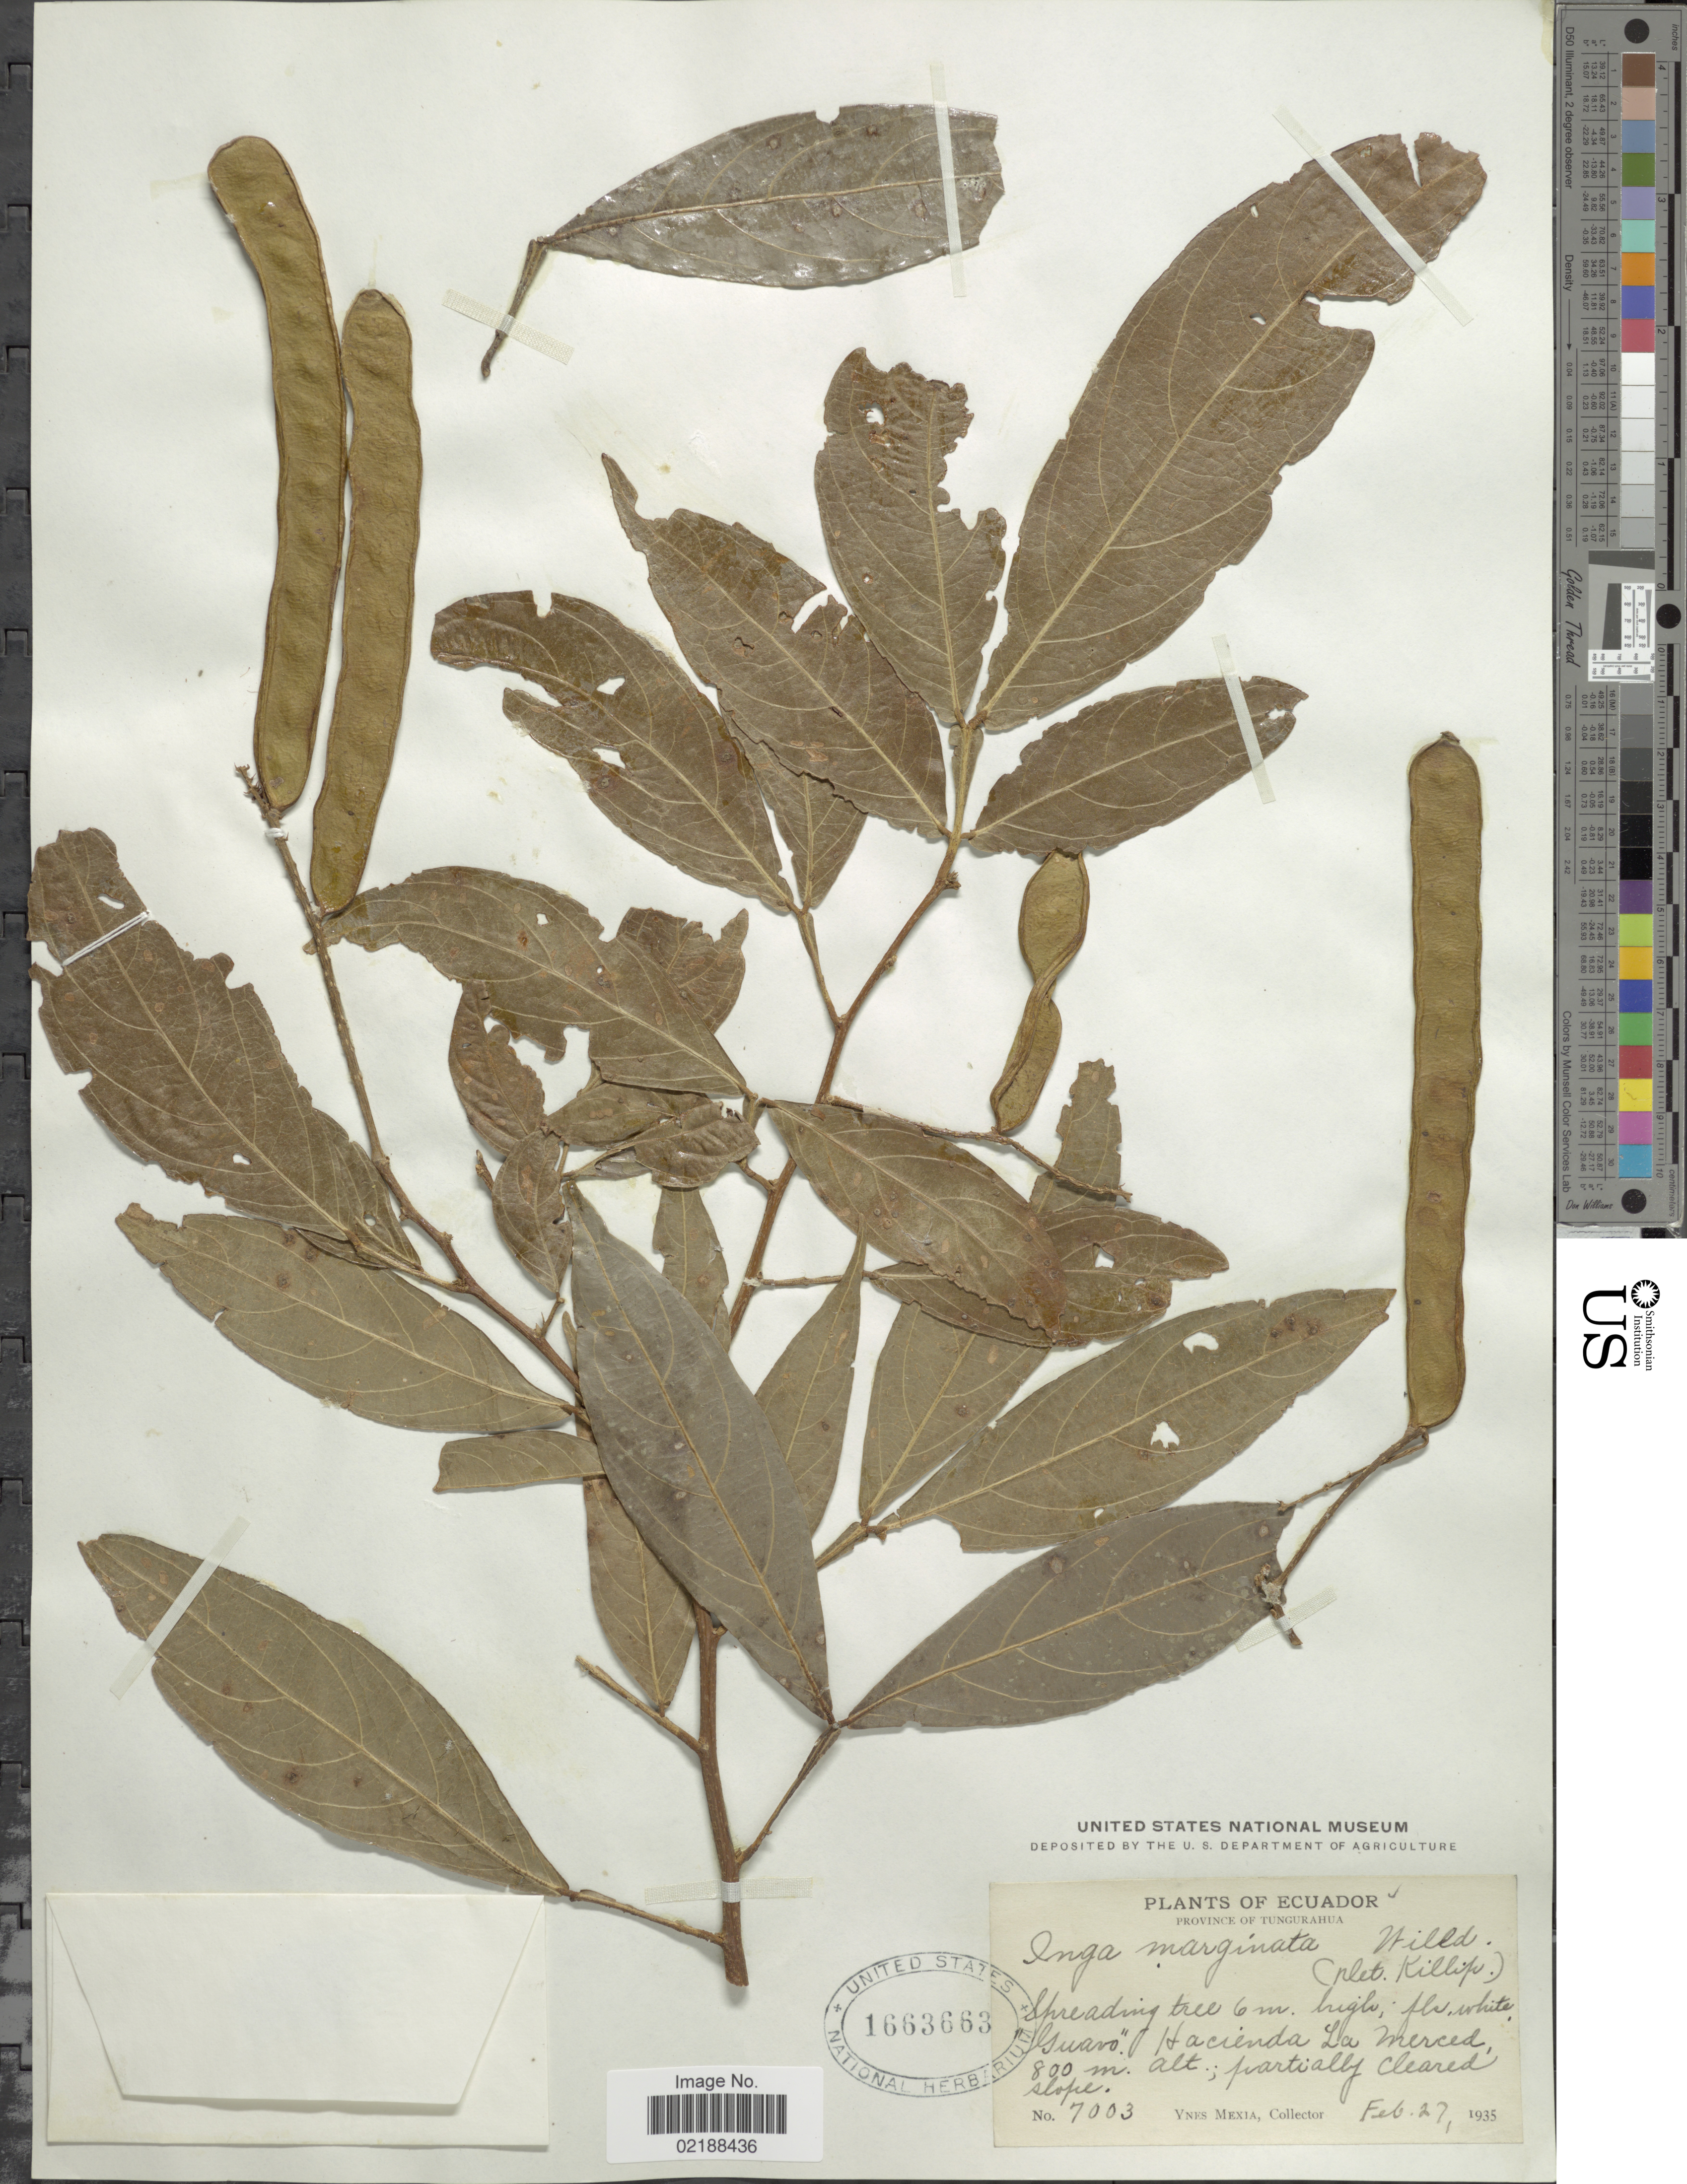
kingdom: Plantae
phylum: Tracheophyta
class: Magnoliopsida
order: Fabales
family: Fabaceae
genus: Inga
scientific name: Inga marginata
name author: Willd.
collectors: Y. Mexia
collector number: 7003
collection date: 1935-02-27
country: Ecuador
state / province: Tungurahua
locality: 'Guavo', Hacienda La Merced, partially cleared slope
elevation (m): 800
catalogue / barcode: US 1663663